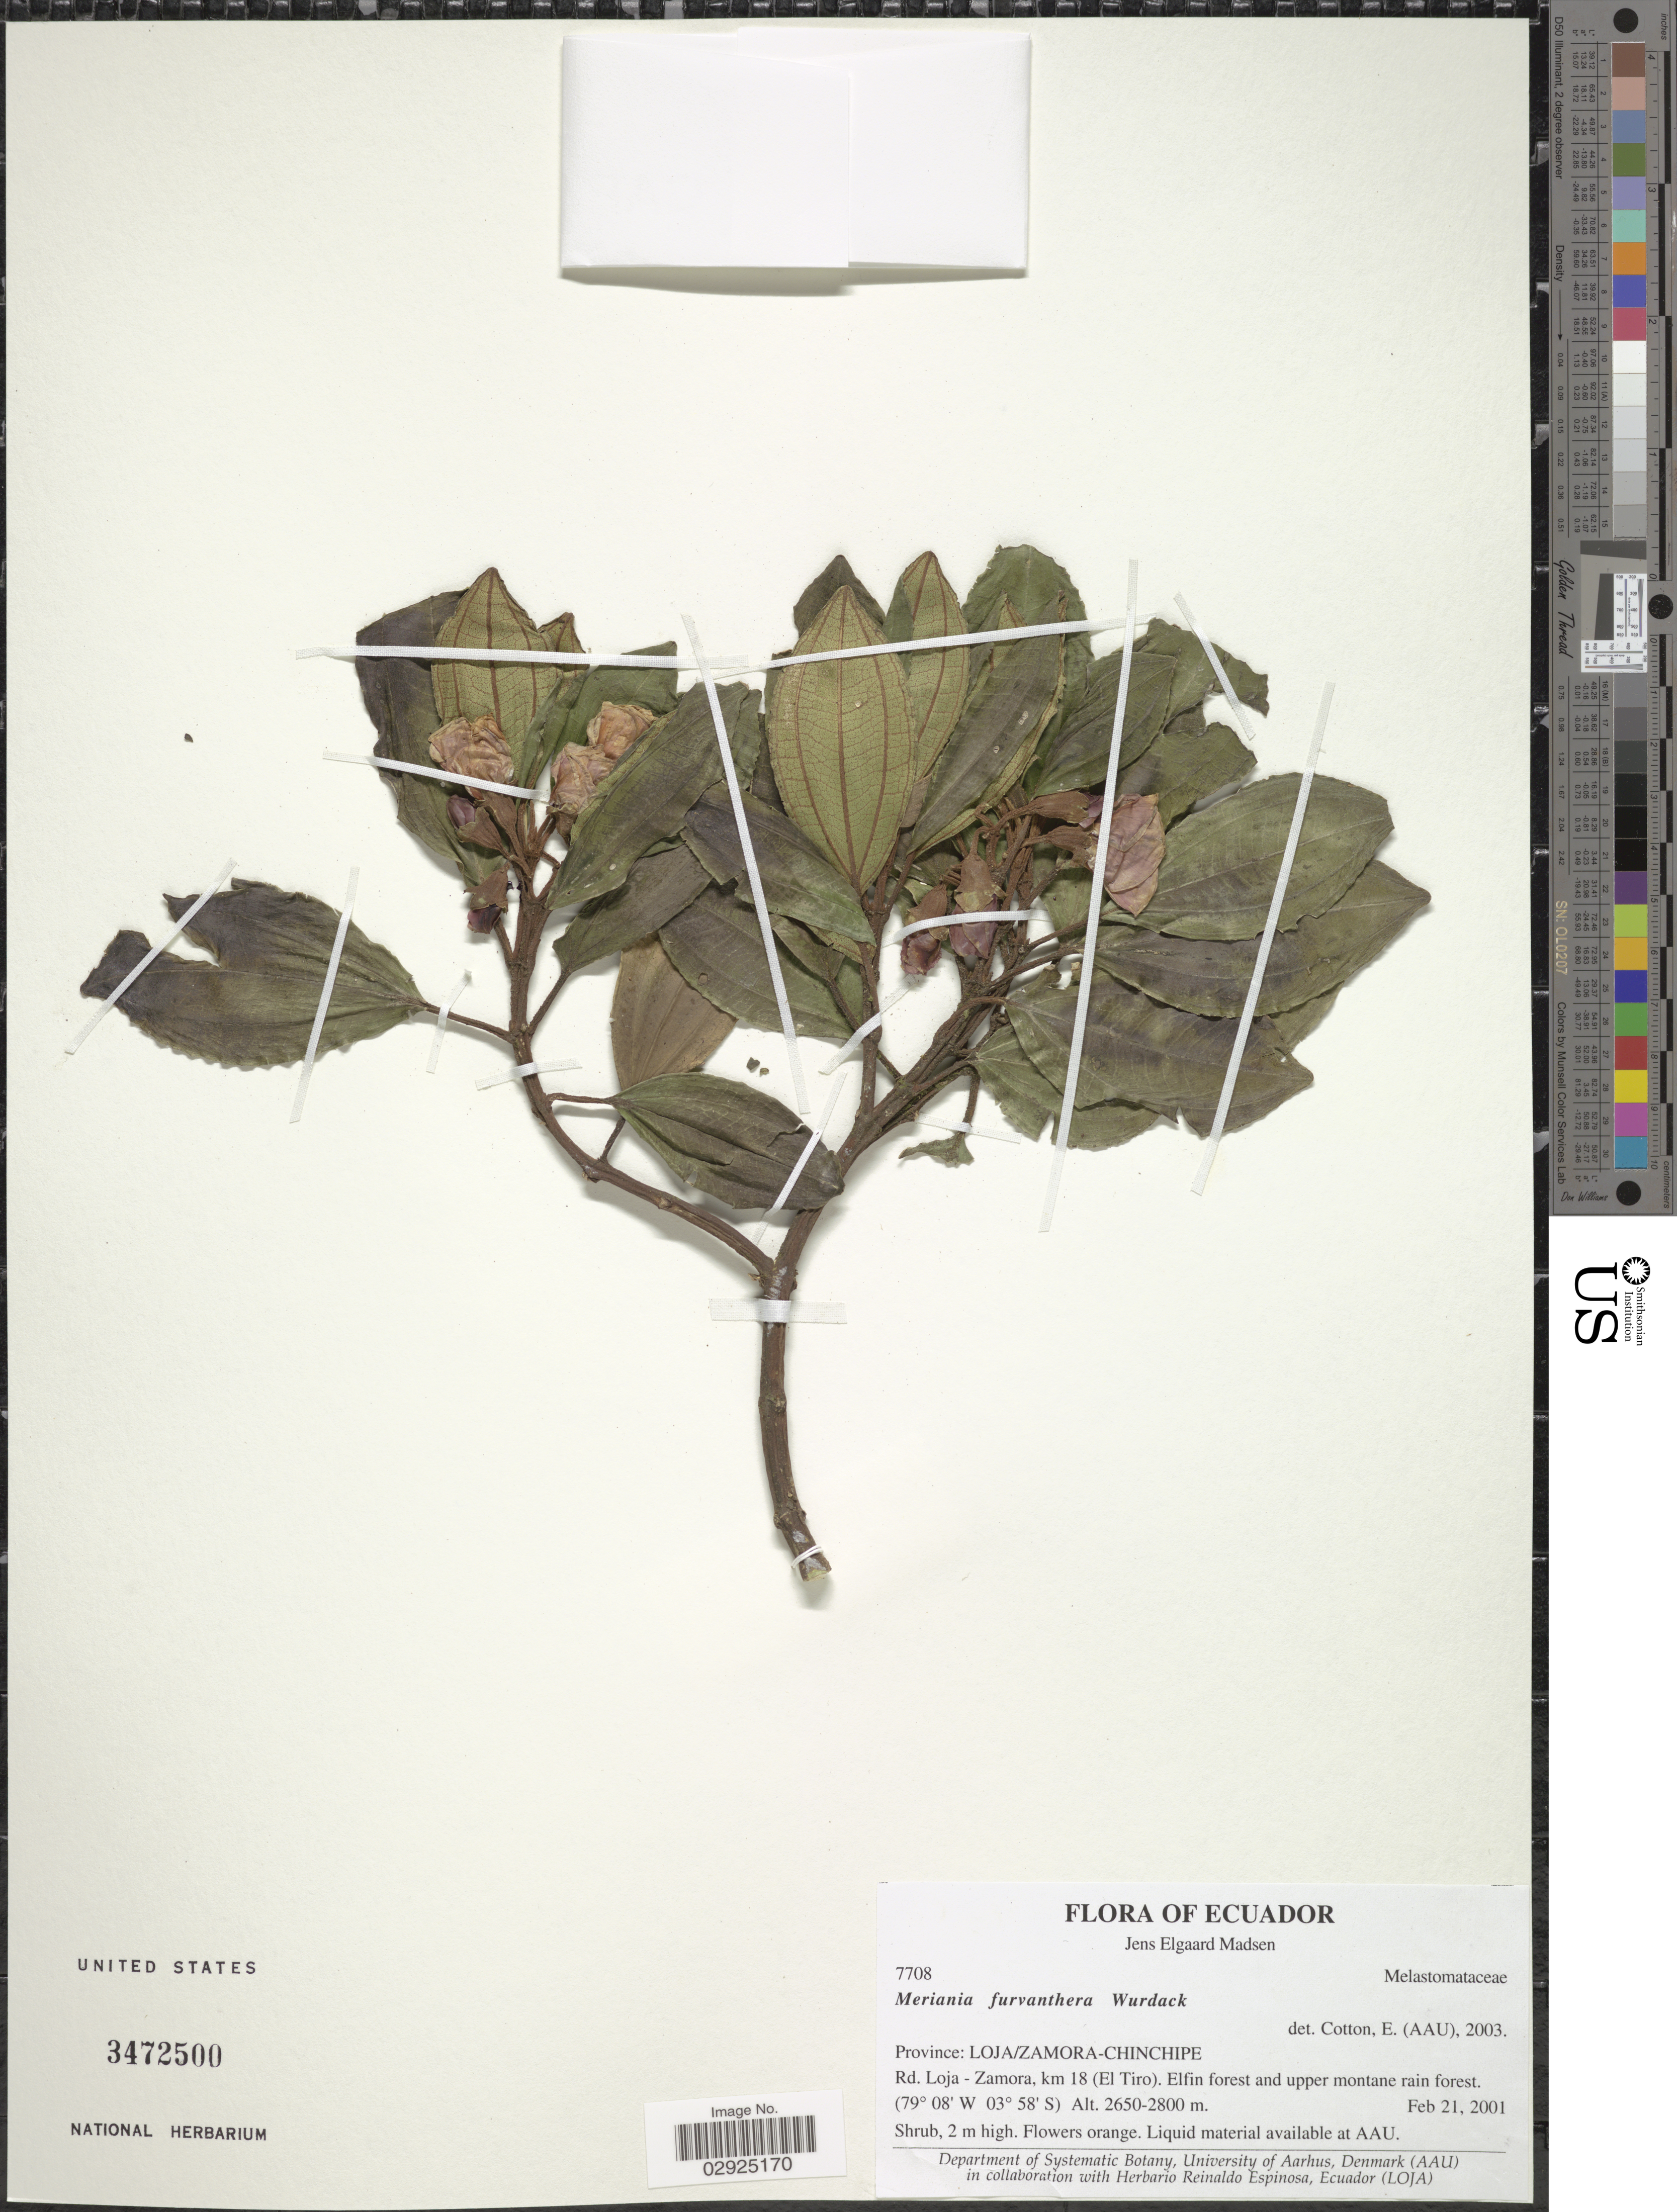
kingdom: Plantae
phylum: Tracheophyta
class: Magnoliopsida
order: Myrtales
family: Melastomataceae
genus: Meriania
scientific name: Meriania furvanthera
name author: Wurdack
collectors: J. E. Madsen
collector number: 7708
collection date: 2001-02-21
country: Ecuador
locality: Province: Loja/Zamora-Chinchipe. Rd. Loja - Zamora, km 18 (El Tiro). Elfin forest and upper montane rain forest.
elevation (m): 2650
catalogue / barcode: US 3472500